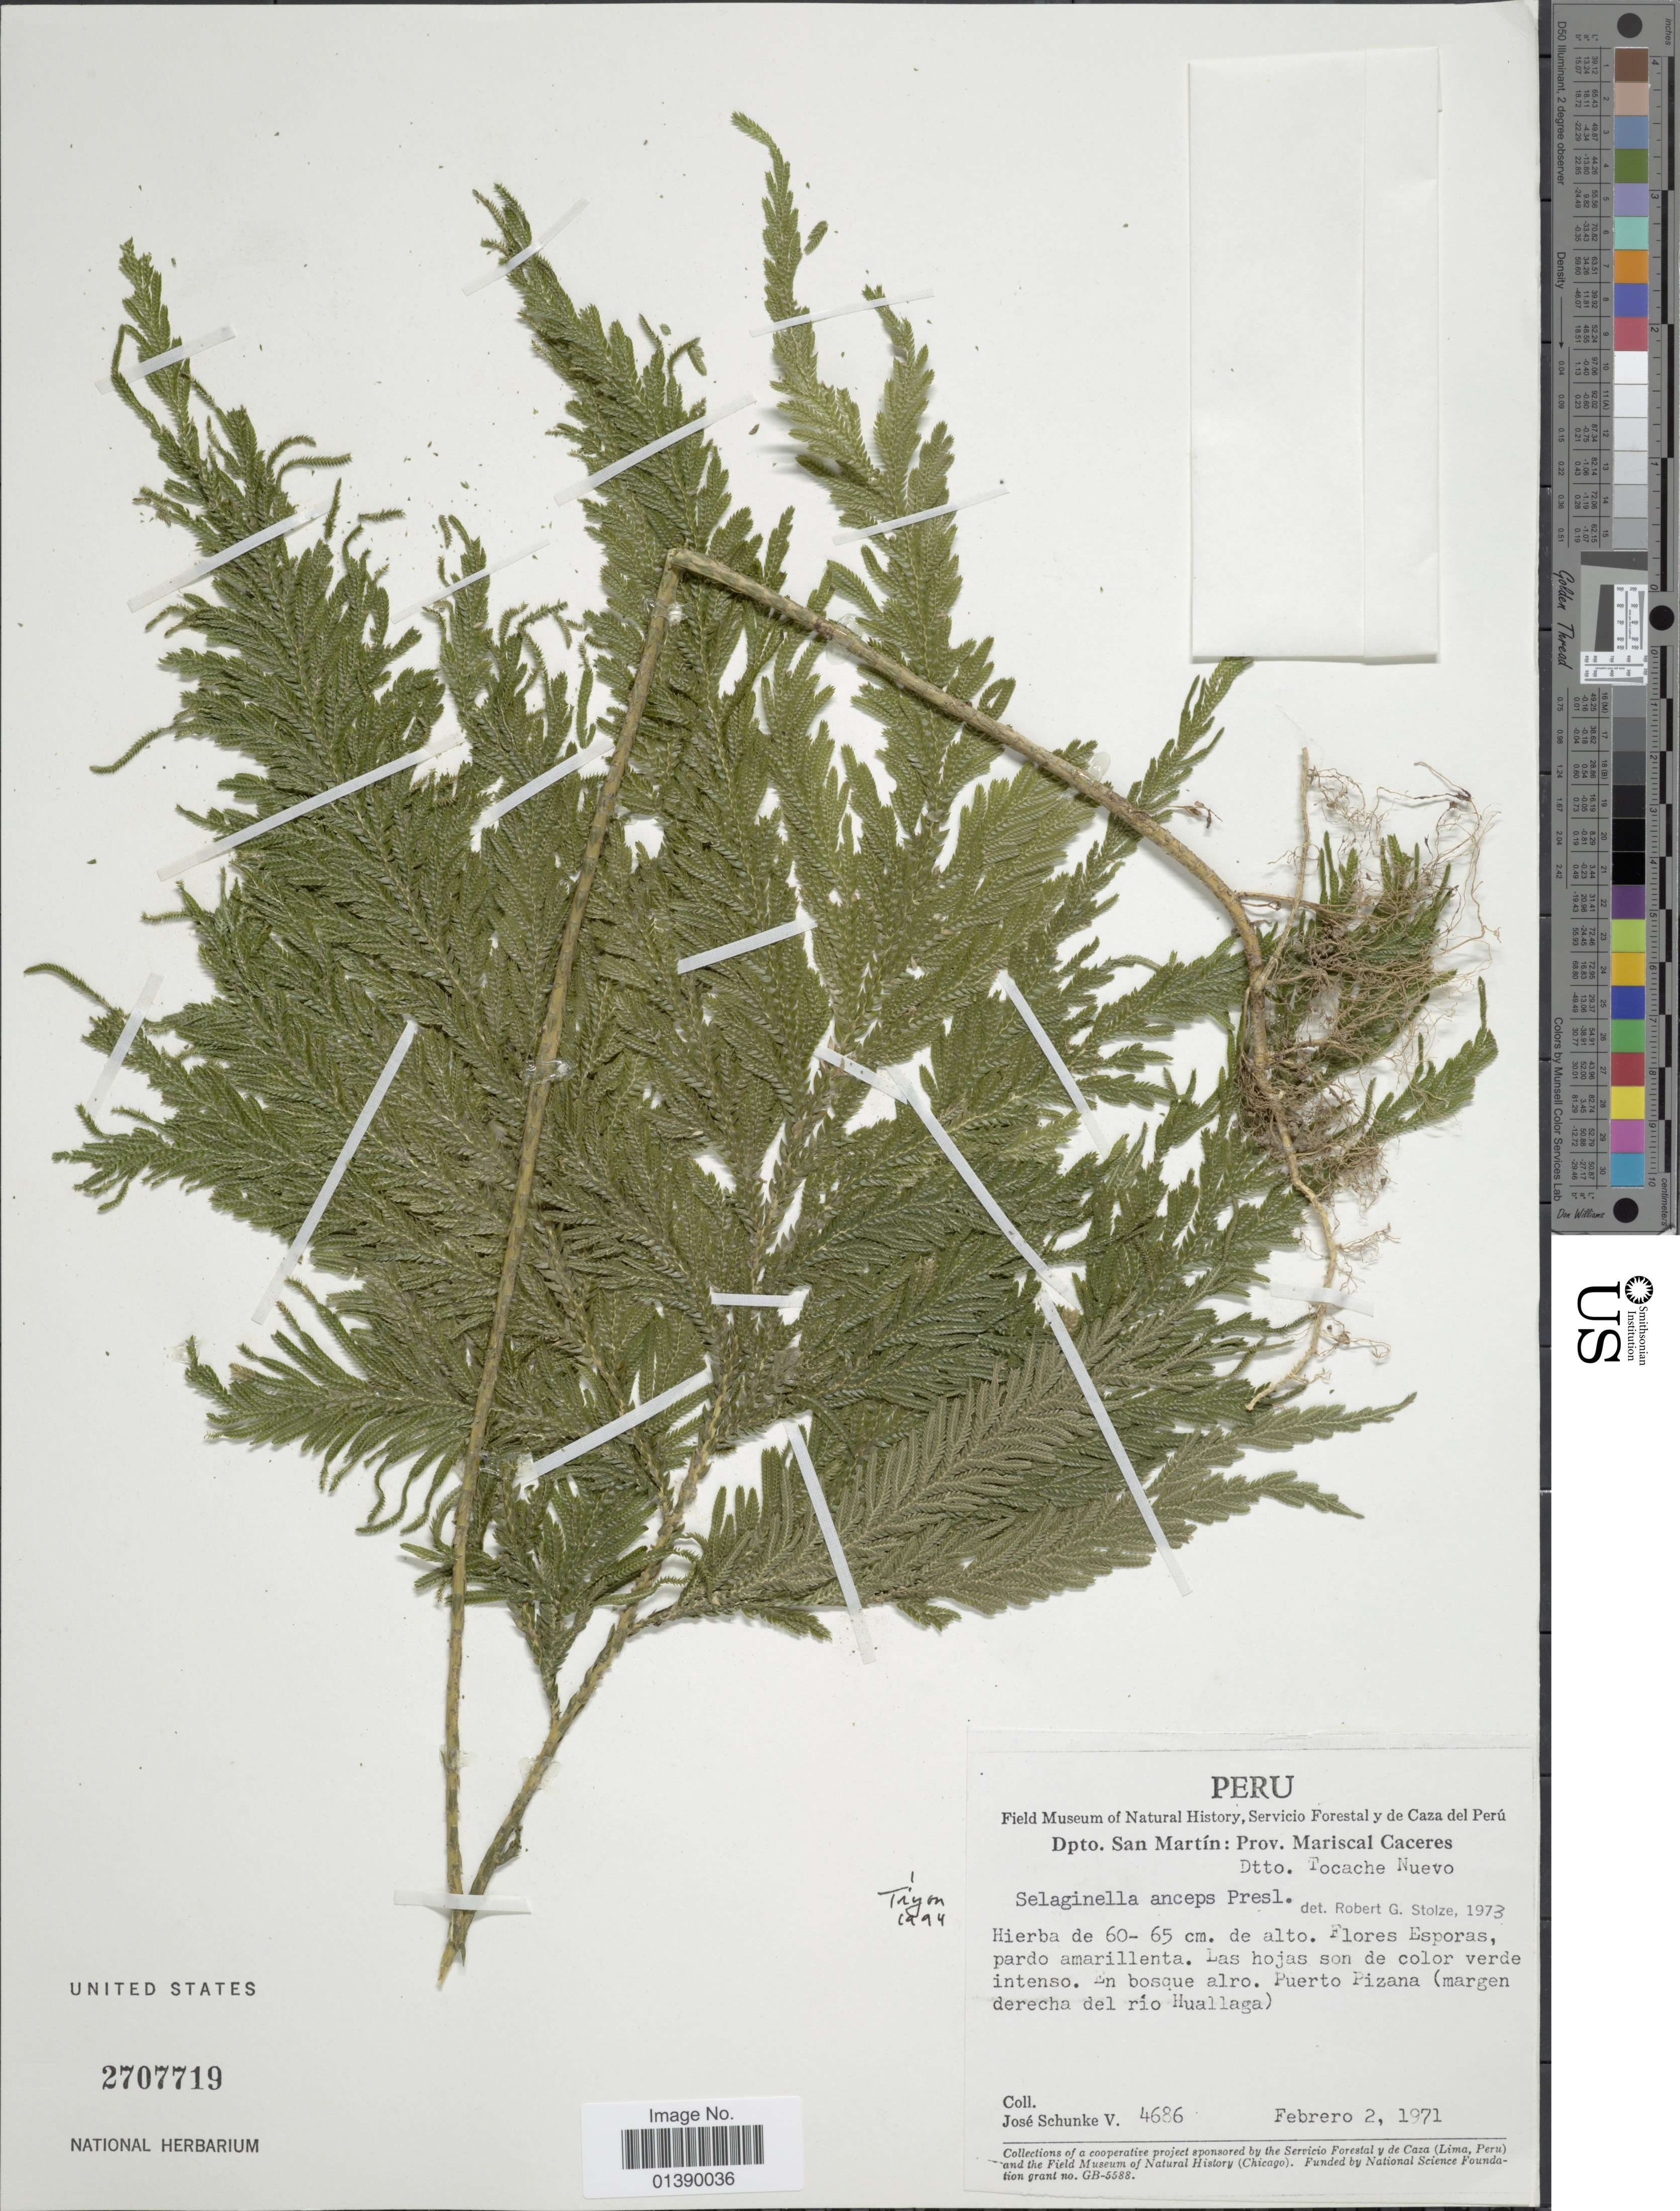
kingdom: Plantae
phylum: Tracheophyta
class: Lycopodiopsida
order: Selaginellales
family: Selaginellaceae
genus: Selaginella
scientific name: Selaginella anceps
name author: (C. Presl)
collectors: J. Schunke Vigo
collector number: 4686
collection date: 1971-02-02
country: Peru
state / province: San Martín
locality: Prov. Mariscal Caceras Dtto Tocache Nuevo. El Bosque alro. Puerto Pizana (margen derecha del rio Huallaga)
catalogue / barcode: US 2707719